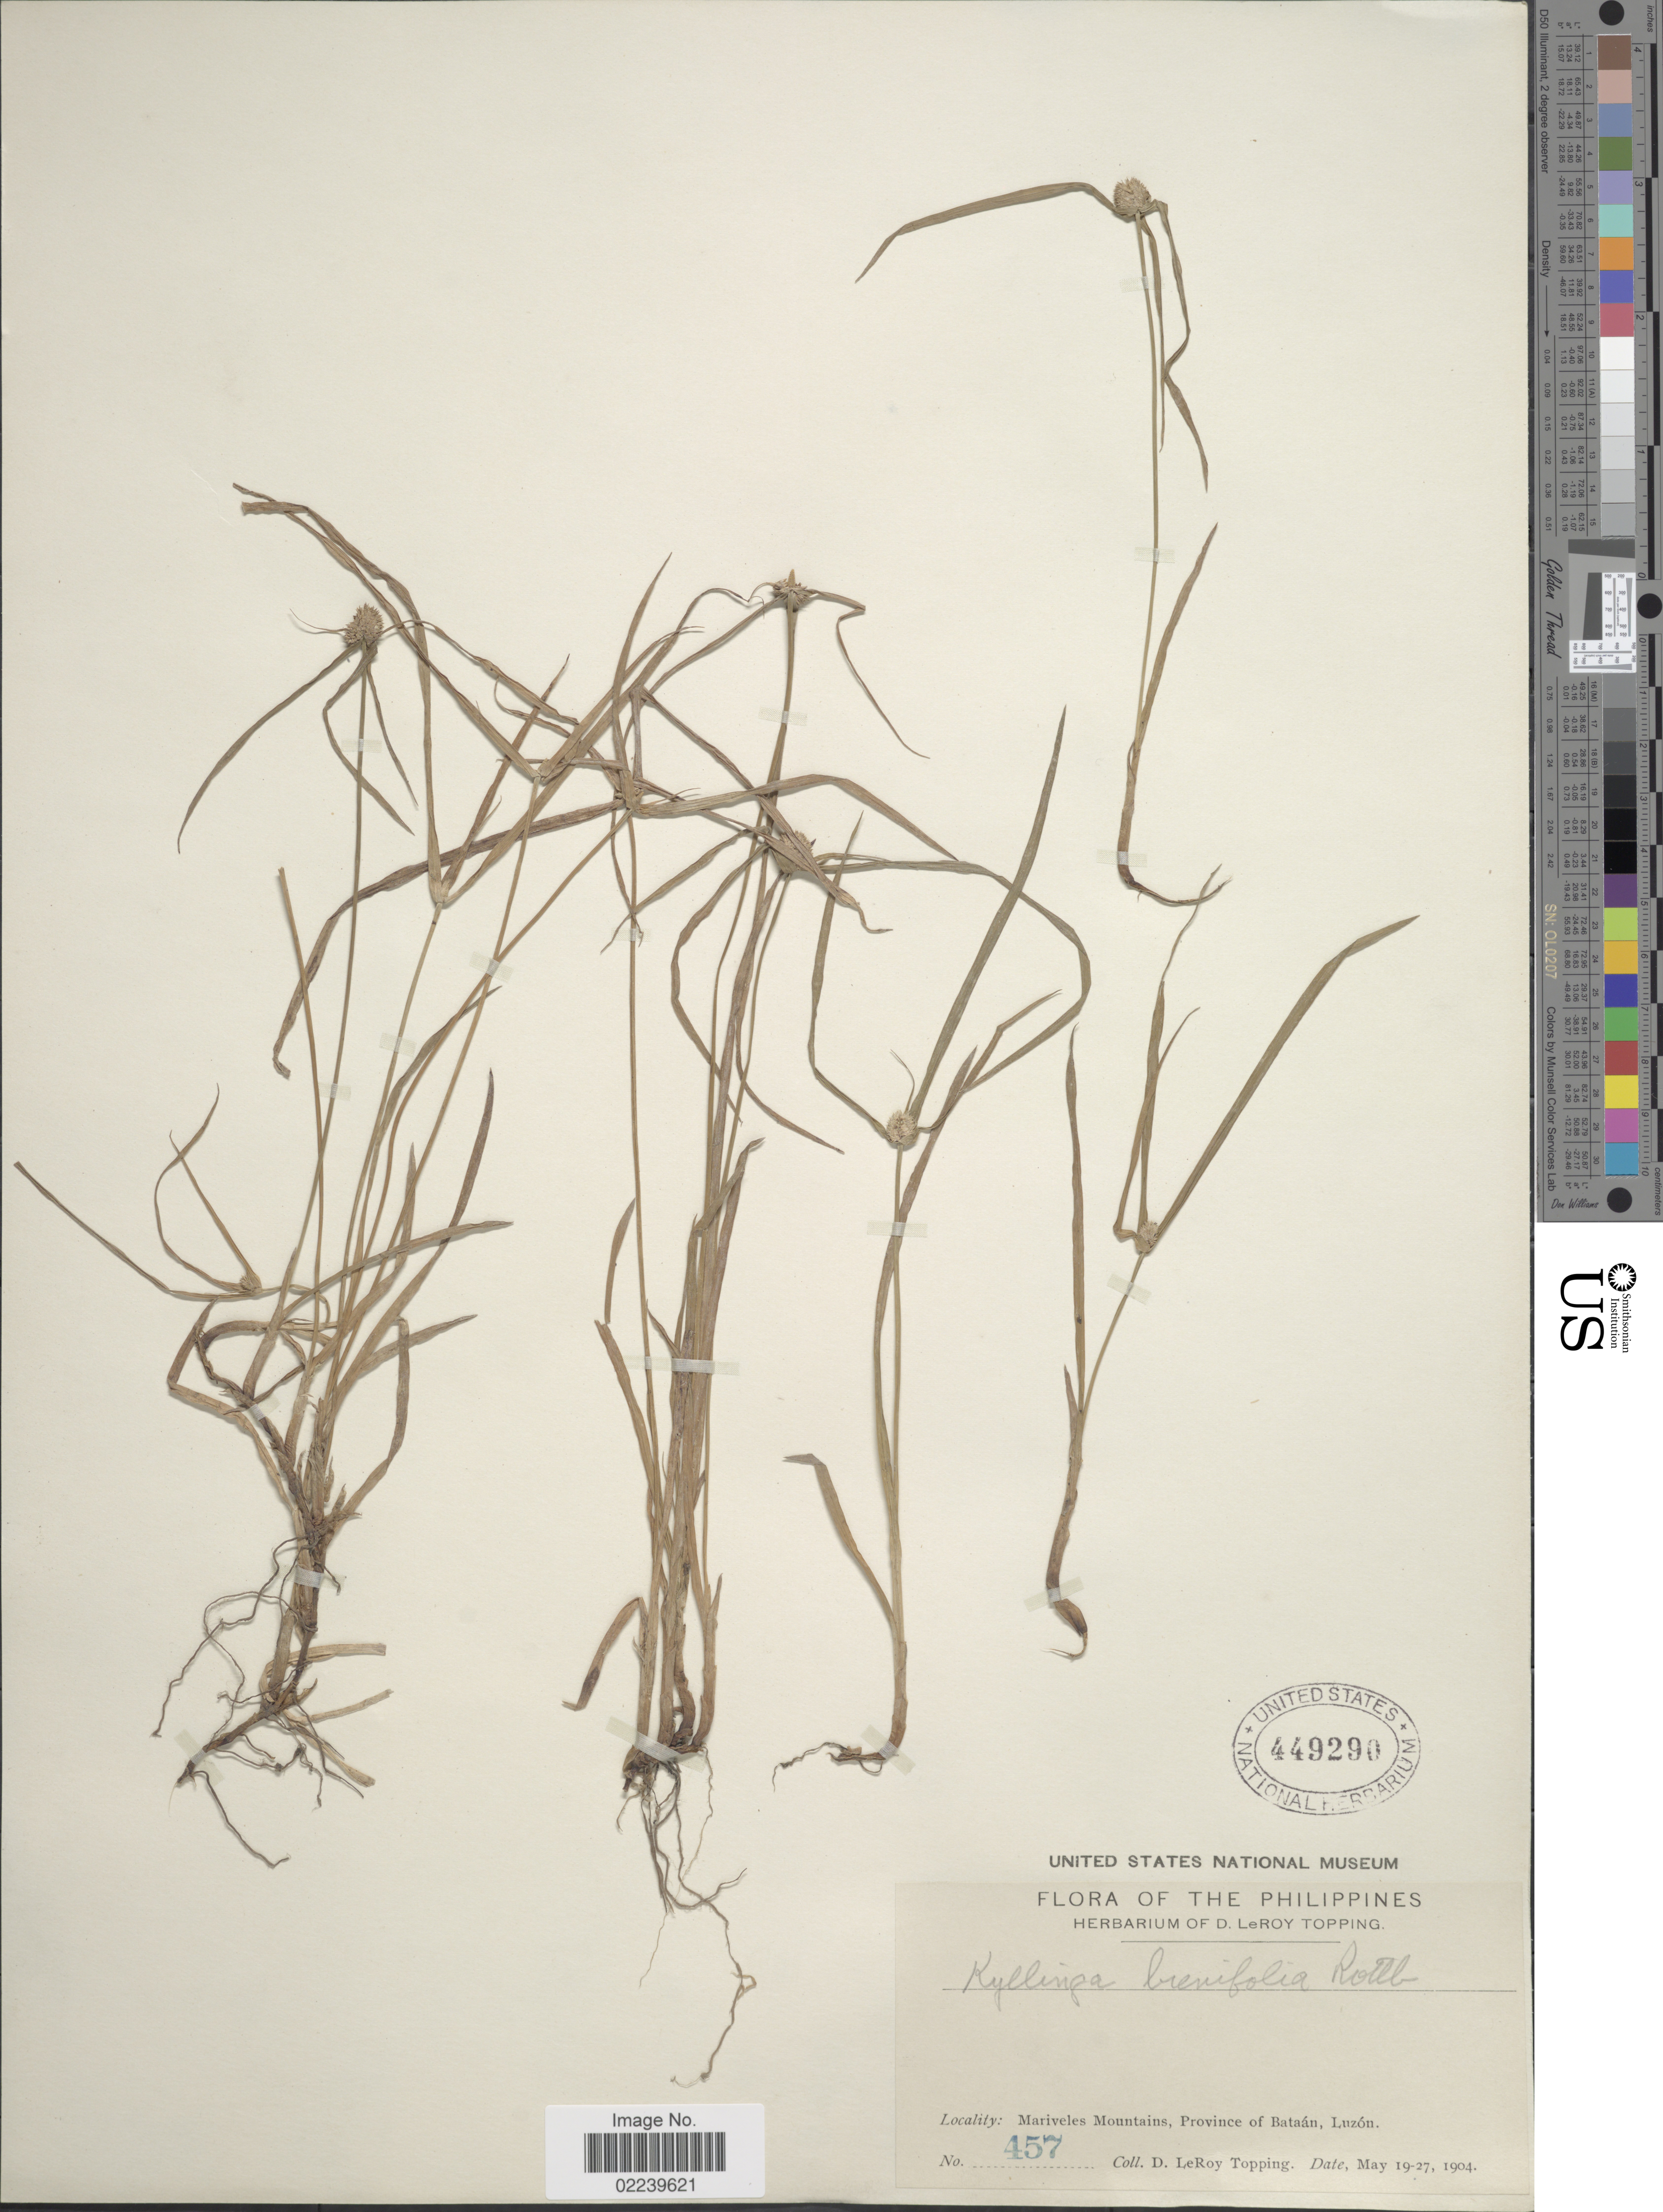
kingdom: Plantae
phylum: Tracheophyta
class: Liliopsida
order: Poales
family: Cyperaceae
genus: Cyperus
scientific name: Cyperus mindorensis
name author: (Steud.) Huygh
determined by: Strong, M. T., (US), Smithsonian Institution - National Museum of Natural History (UNITED STATES)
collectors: D. L. Topping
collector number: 457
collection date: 1904-05-19/1904-05-27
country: Philippines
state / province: Cagayan Valley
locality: Mariveles Mountains, Province of Bataan, Luzon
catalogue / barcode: US 449290